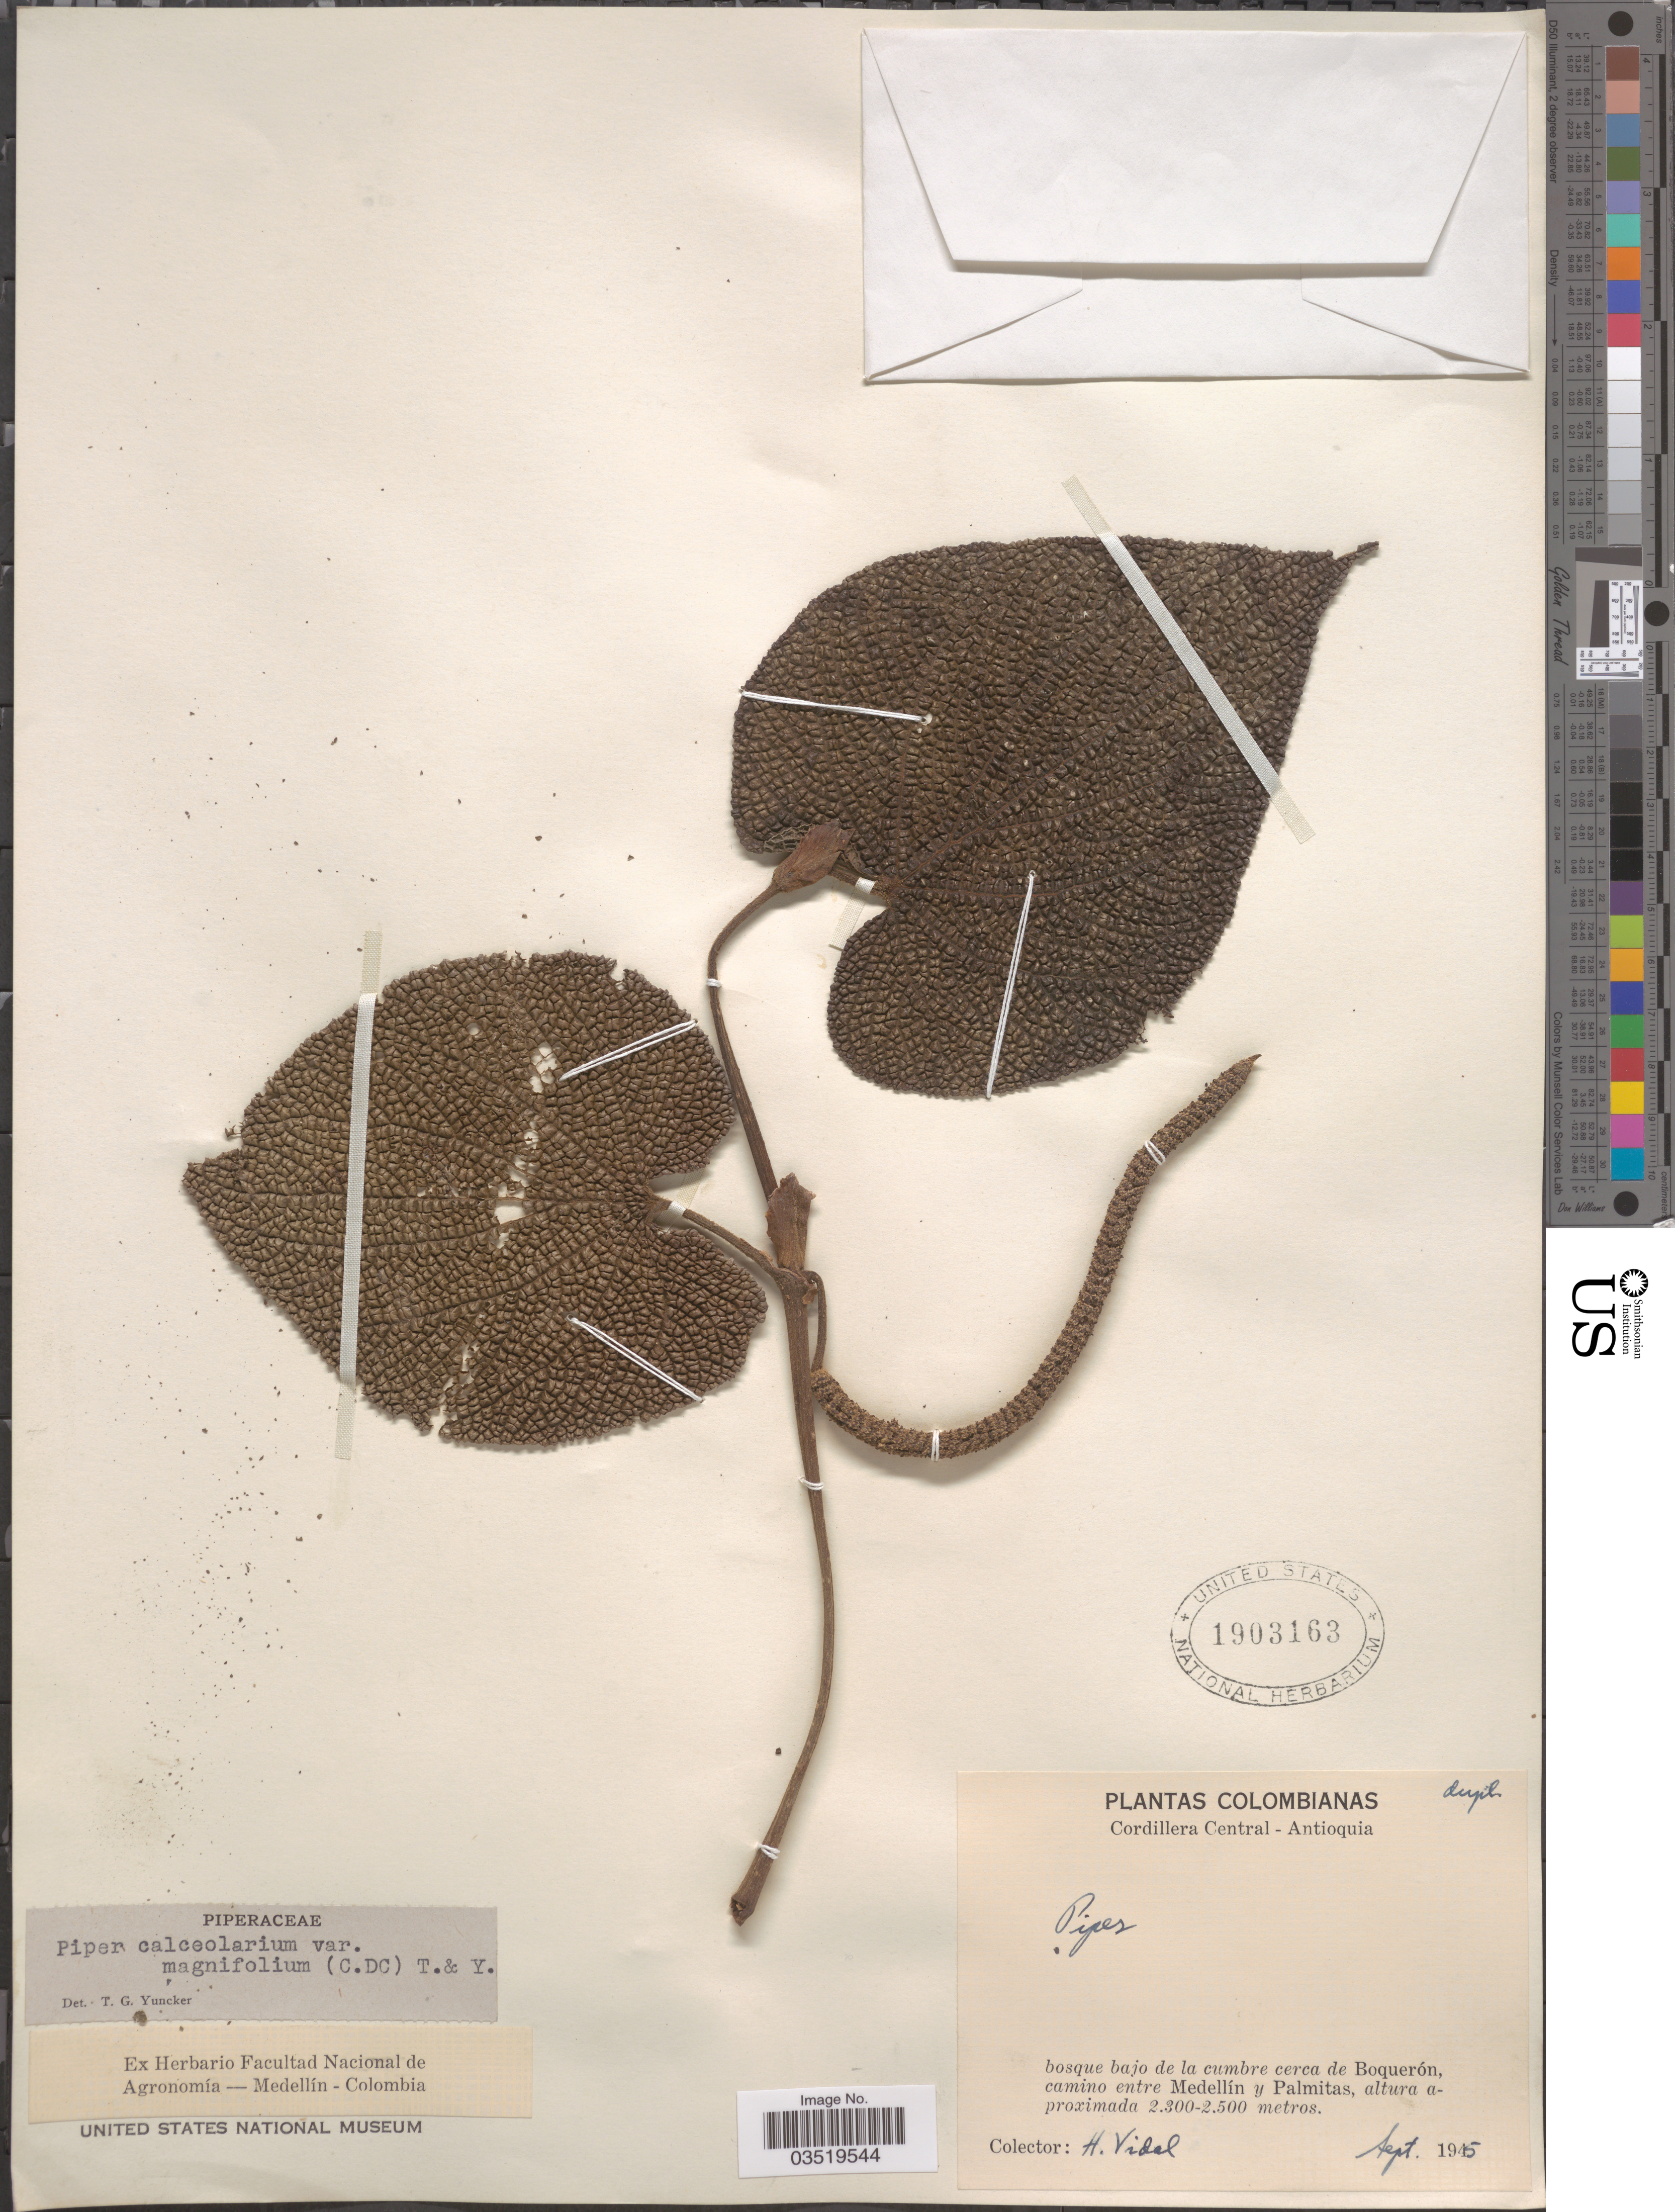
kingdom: Plantae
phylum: Tracheophyta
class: Magnoliopsida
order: Piperales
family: Piperaceae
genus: Piper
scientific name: Piper calceolarium var. magnifolium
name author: (C. DC.) Trel. & Yunck.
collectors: H. Vidal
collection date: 1945-09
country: Colombia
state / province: Antioquia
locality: Cordillera Central - Antioquia. Bosque bajo de la cumbre cerca de Boquerón, camino entre Medellín y Palmitas.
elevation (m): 2300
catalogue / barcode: US 1903163